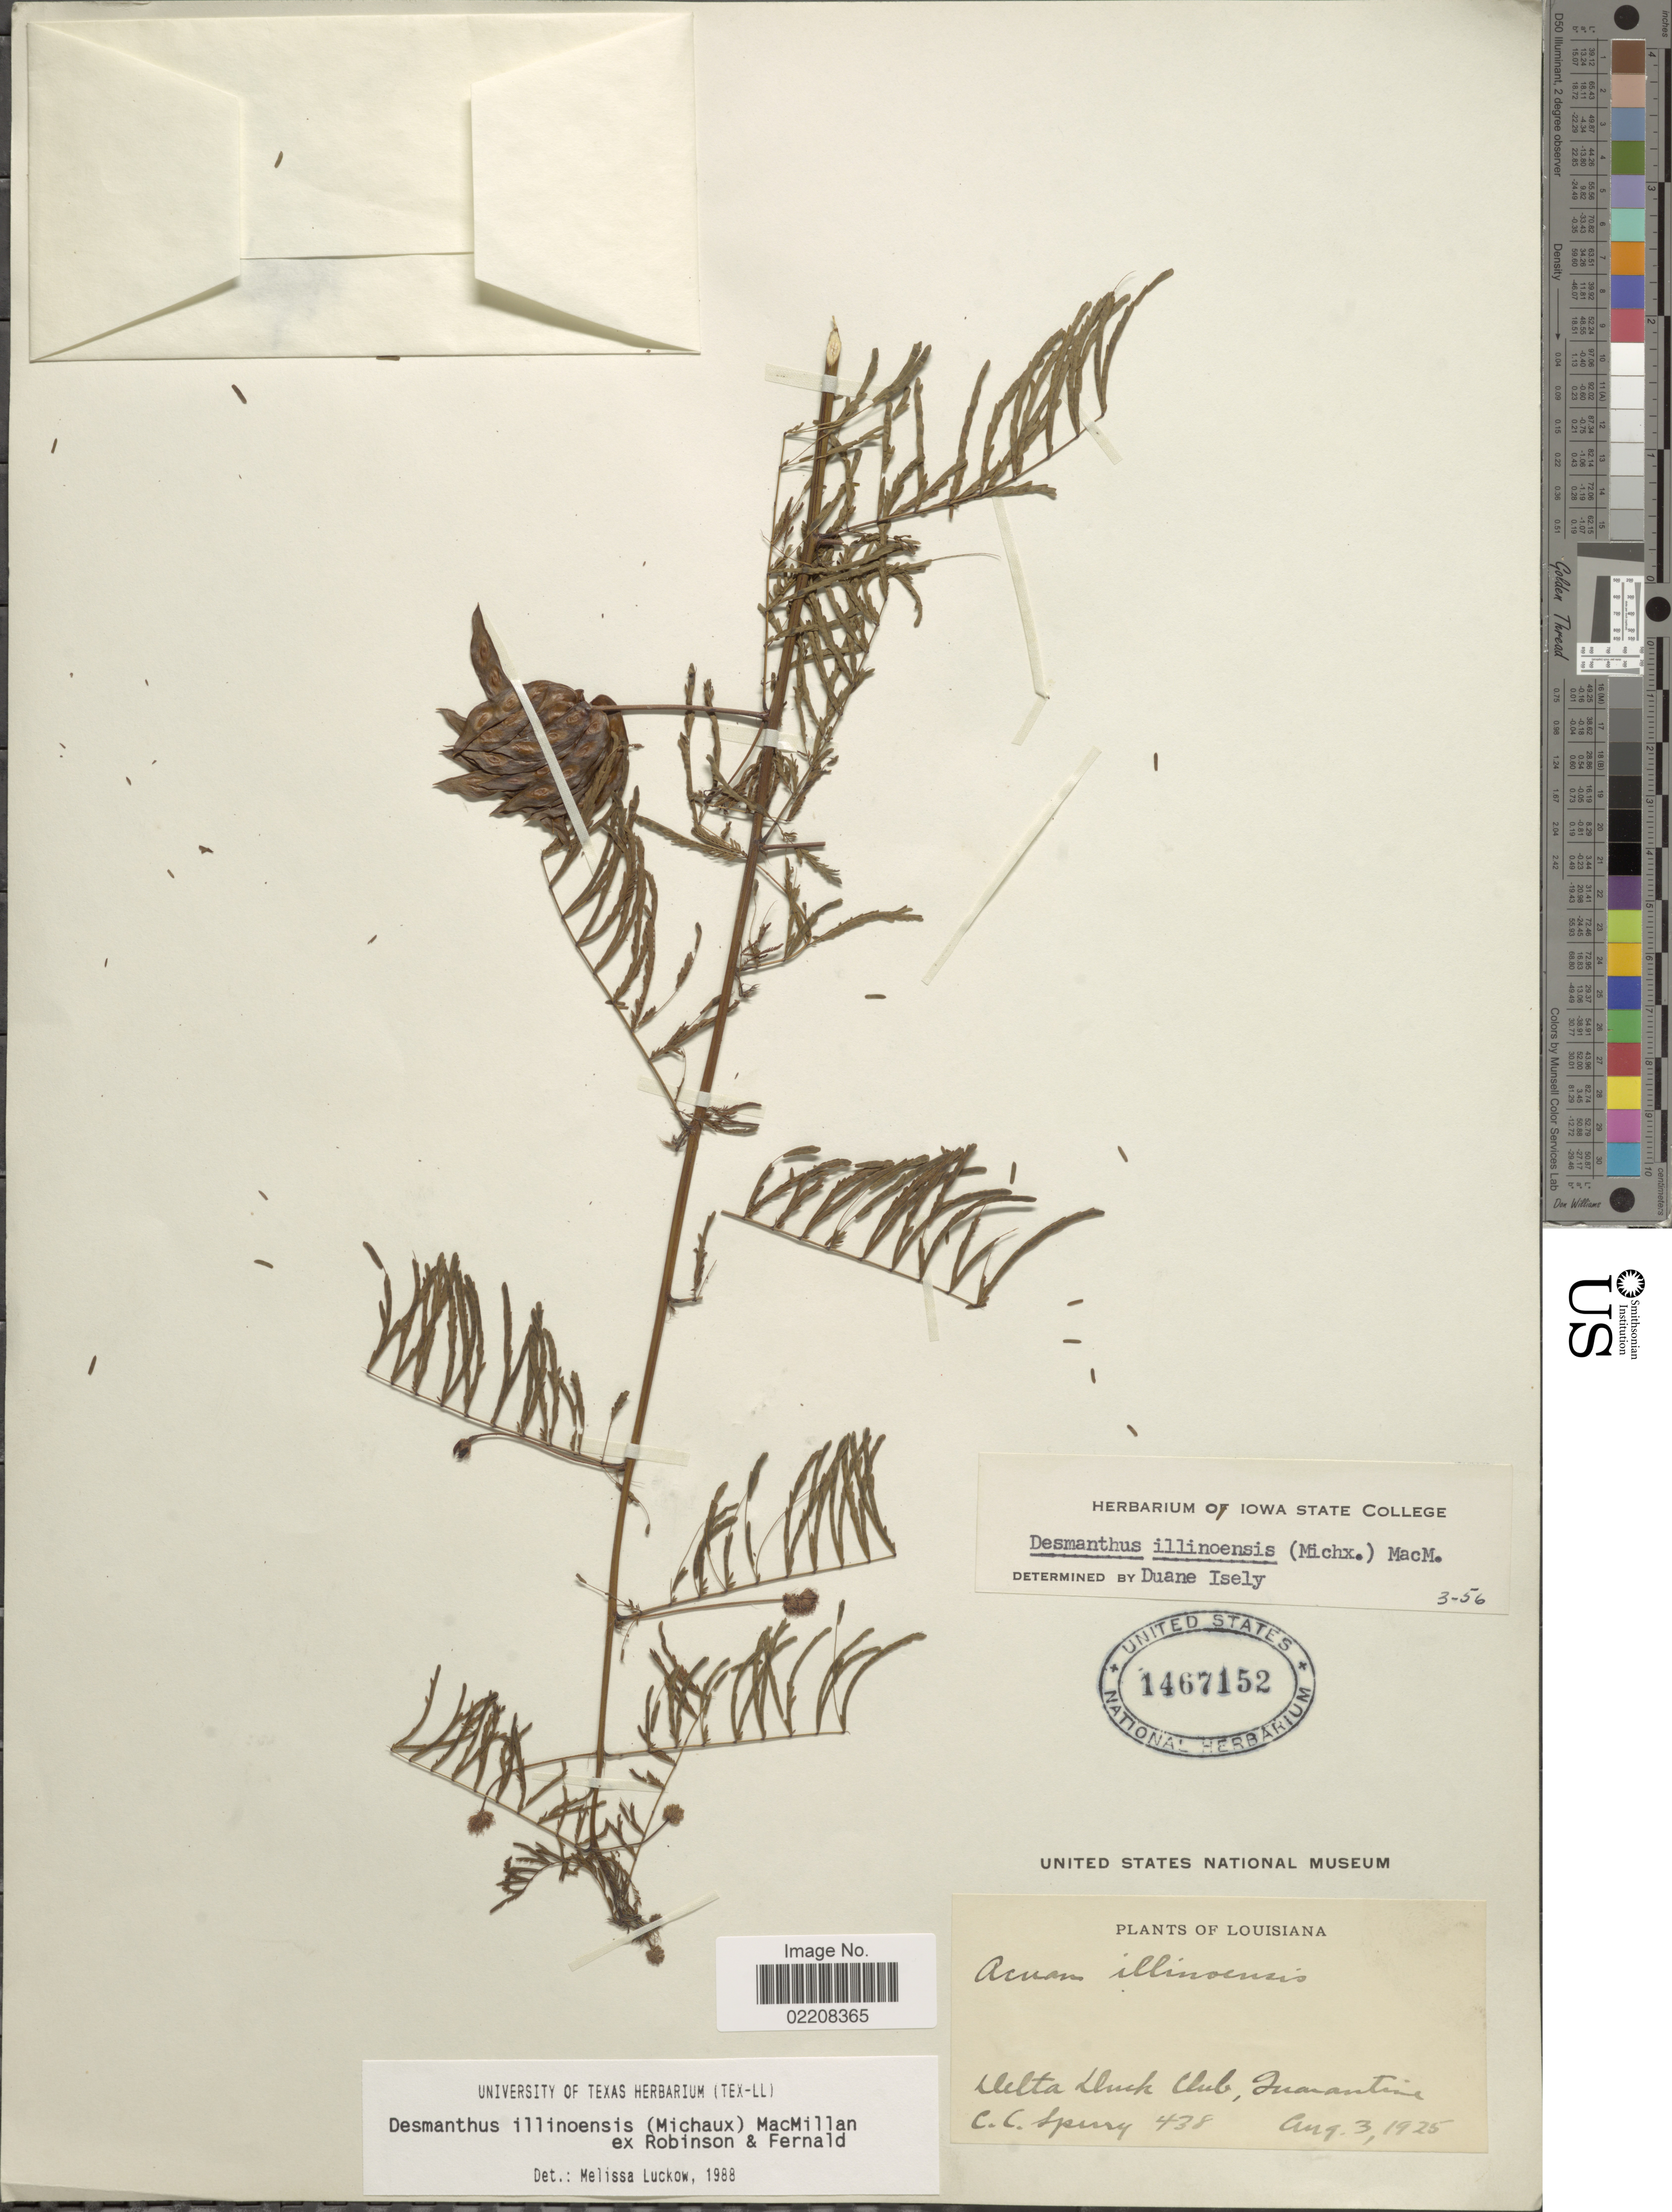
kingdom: Plantae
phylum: Tracheophyta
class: Magnoliopsida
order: Fabales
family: Fabaceae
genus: Desmanthus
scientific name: Desmanthus illinoensis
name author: (Michx.) MacMill.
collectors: C. C. Sperry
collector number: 438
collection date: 1925-08-03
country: United States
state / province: Louisiana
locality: Delta Duck Club, Guaratine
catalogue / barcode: US 1467152